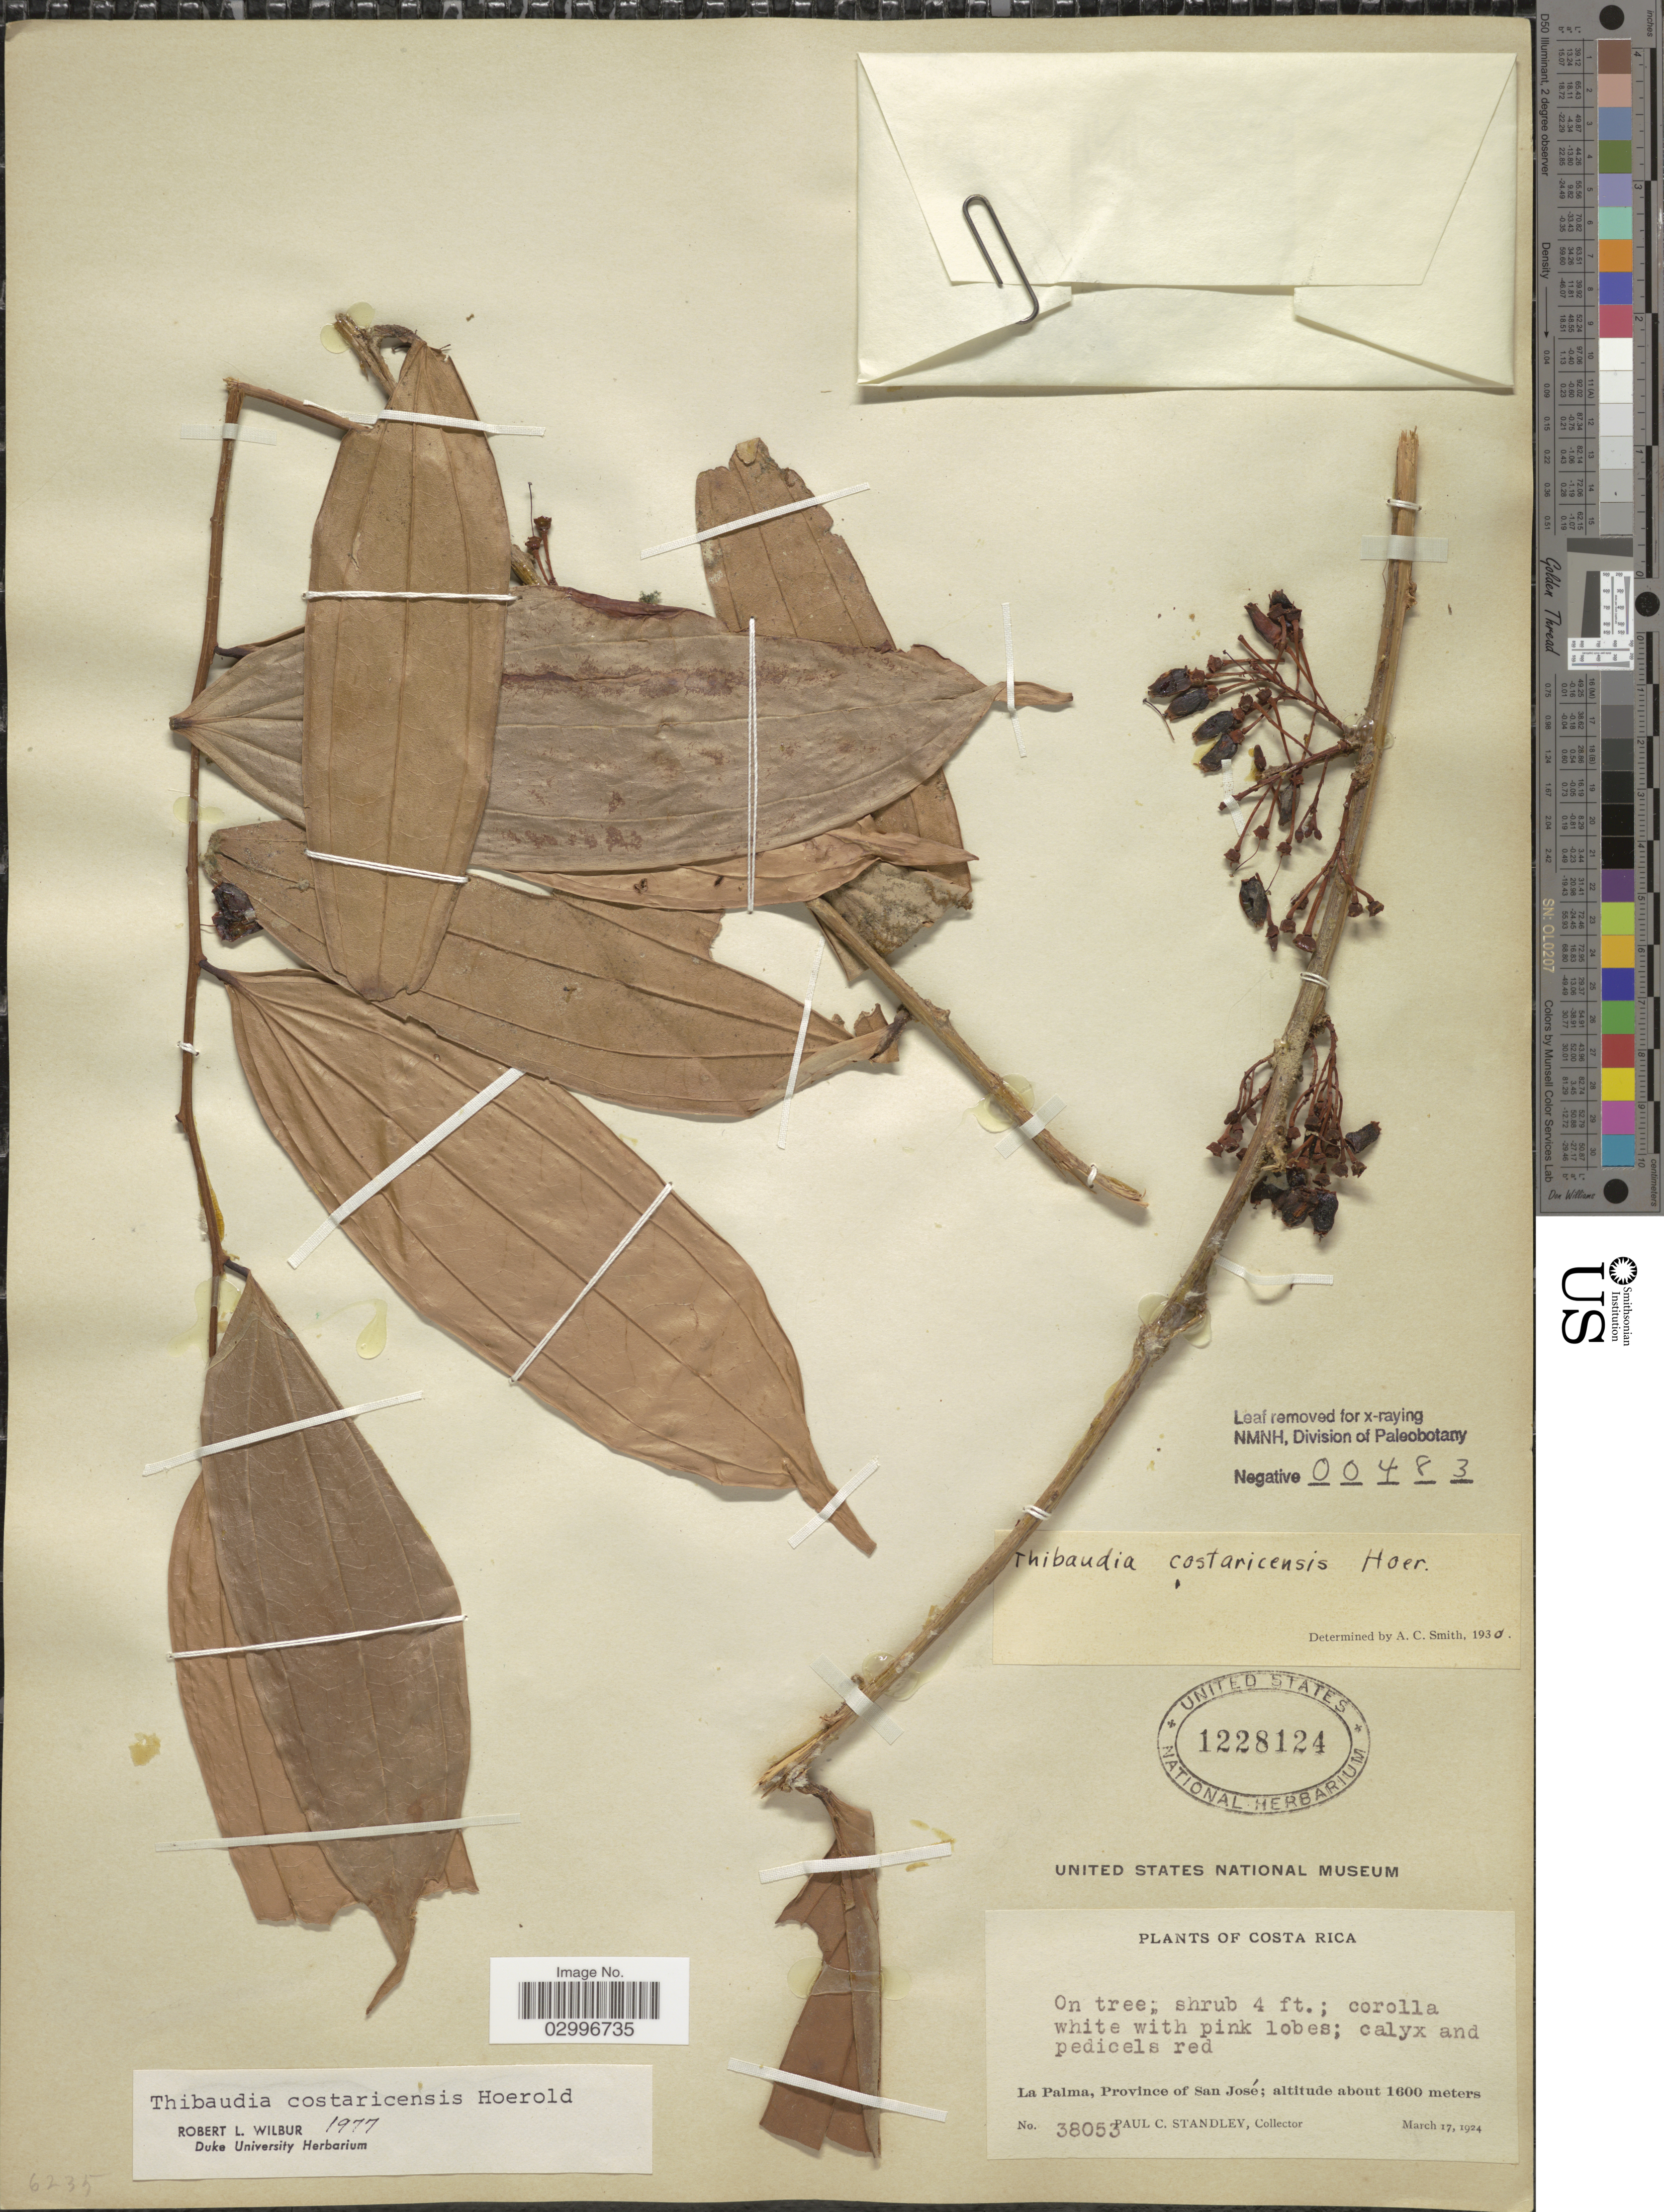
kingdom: Plantae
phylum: Tracheophyta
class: Magnoliopsida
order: Ericales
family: Ericaceae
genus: Thibaudia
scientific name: Thibaudia costaricensis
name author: Hoerold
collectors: P. C. Standley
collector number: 38053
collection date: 1924-03-17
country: Costa Rica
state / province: San José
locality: La Palma.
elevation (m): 1600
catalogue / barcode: US 1228124